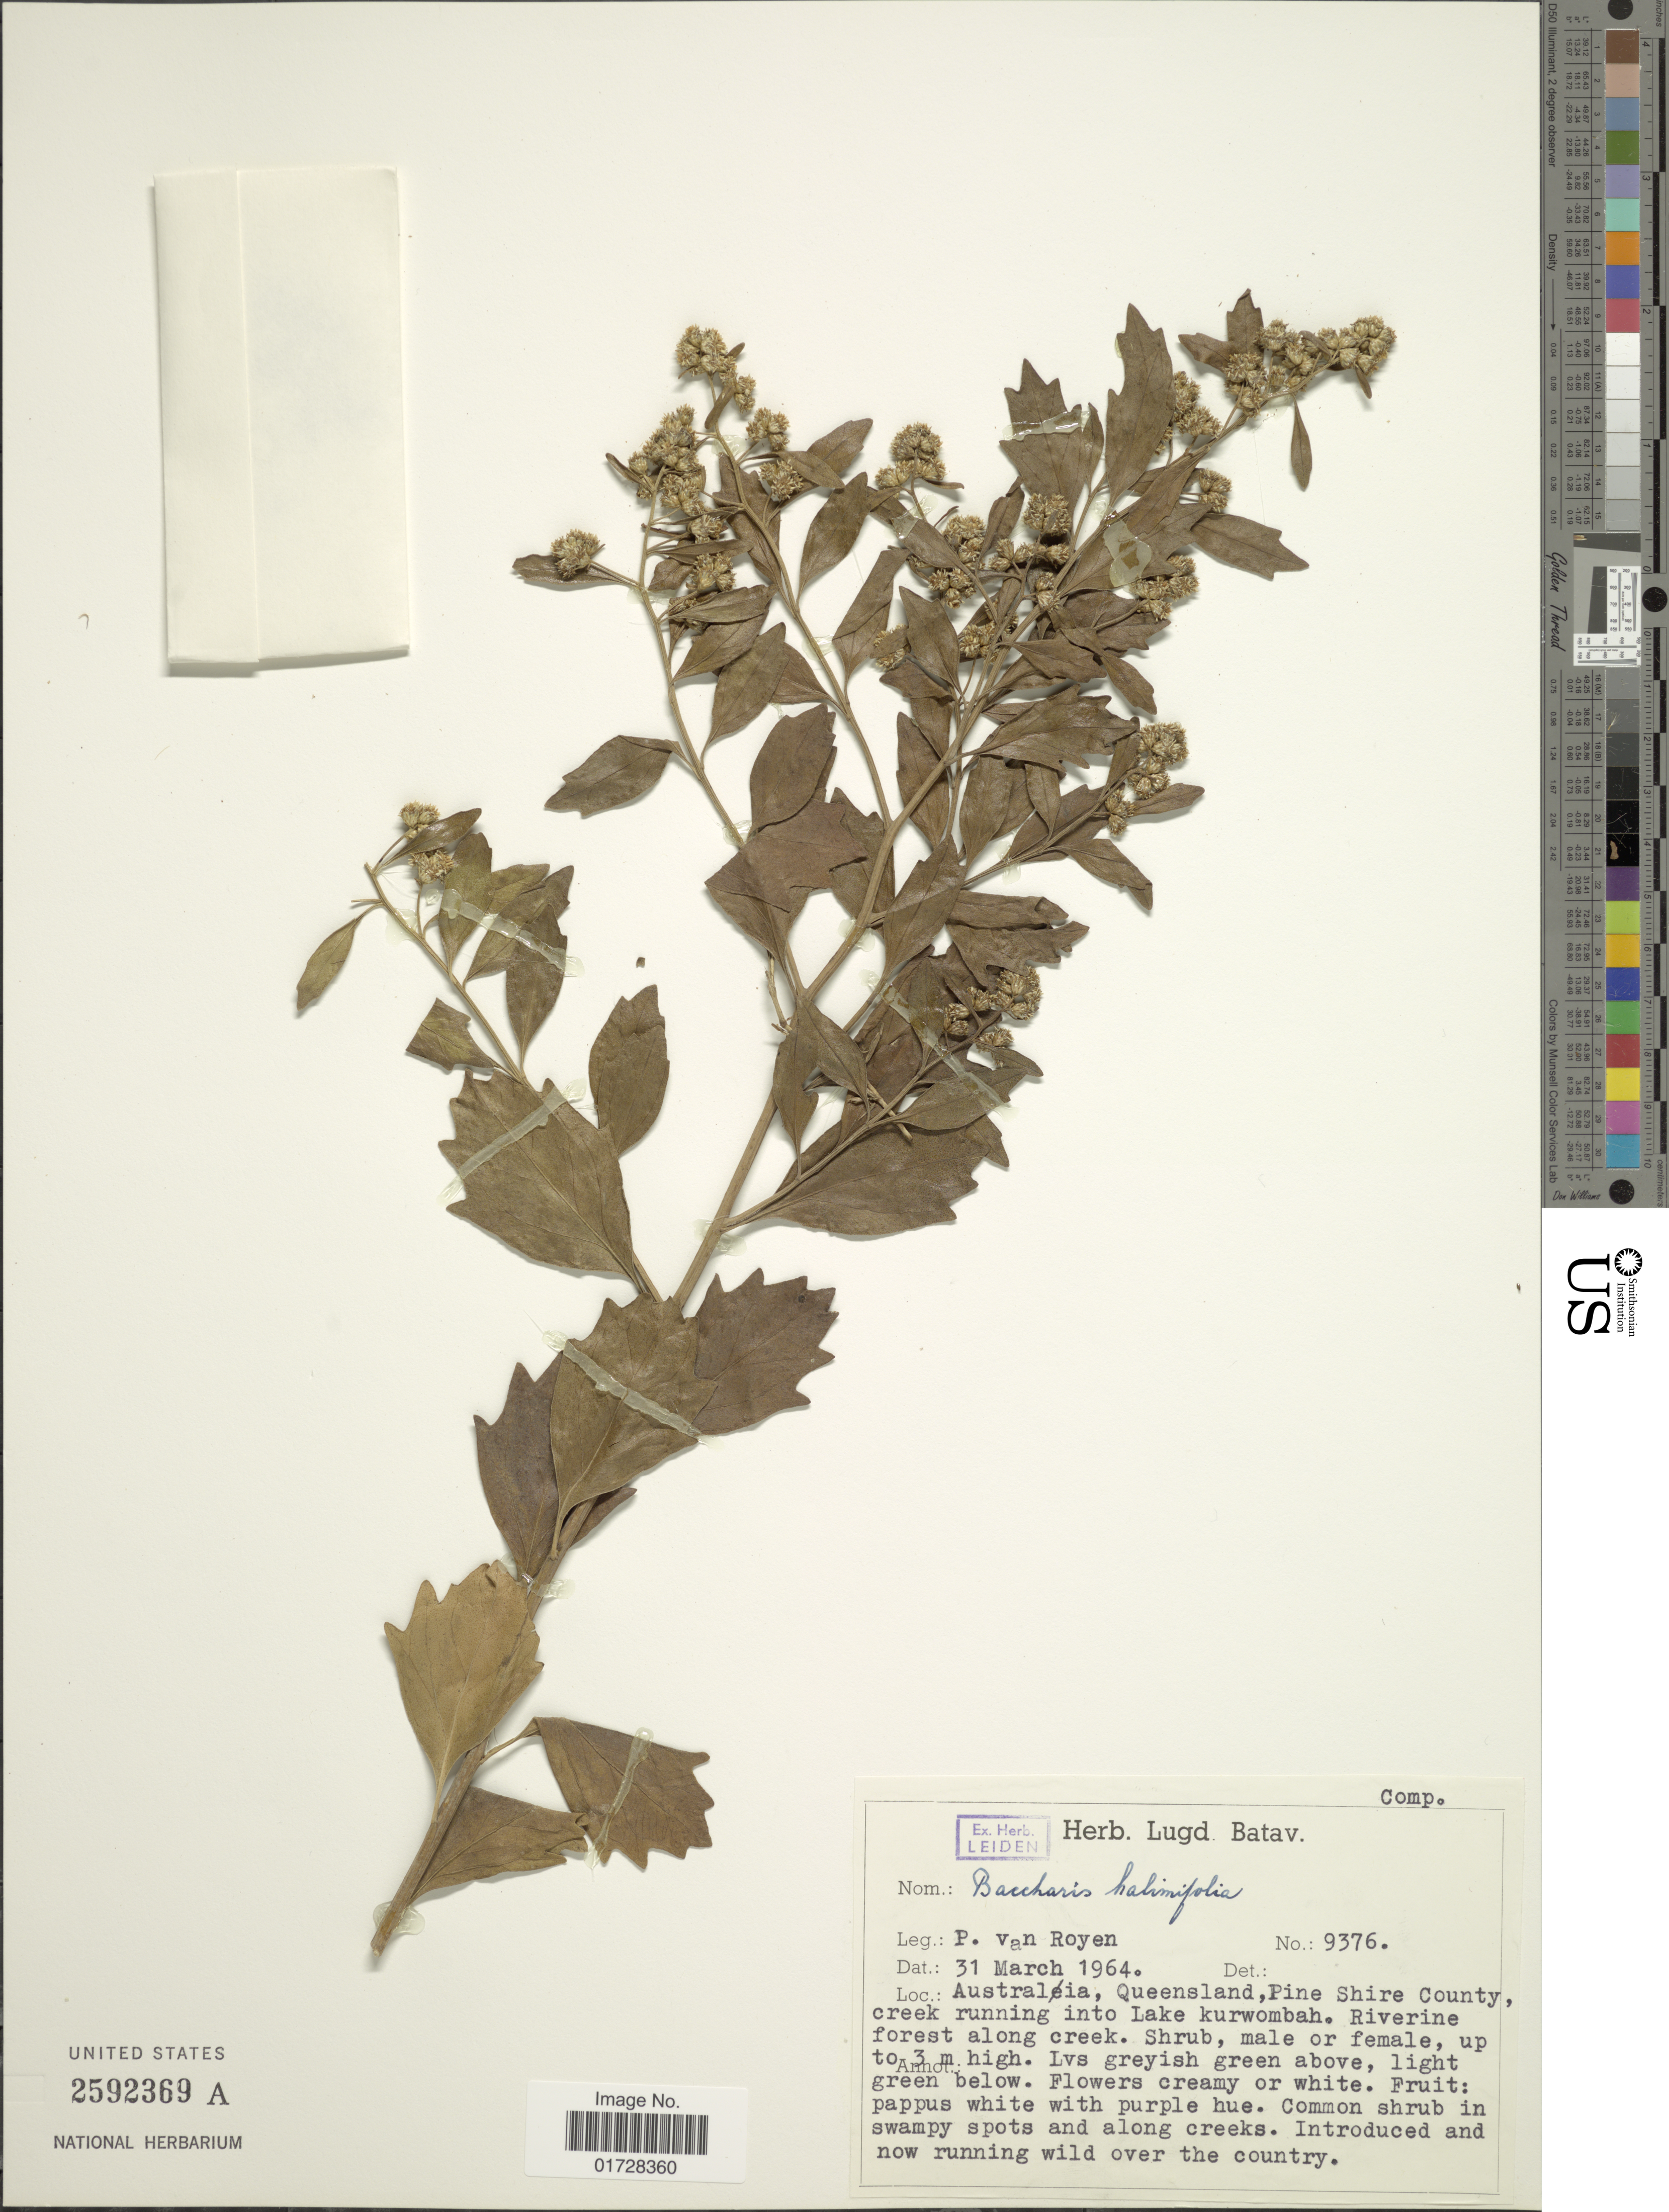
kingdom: Plantae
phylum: Tracheophyta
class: Magnoliopsida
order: Asterales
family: Asteraceae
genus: Baccharis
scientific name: Baccharis halimifolia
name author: L.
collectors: P. van Royan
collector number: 9376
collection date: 1964-03-31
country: Australia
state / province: Queensland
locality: Pine Shire County, creek running into Lake kurwombah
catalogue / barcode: US 2592369A